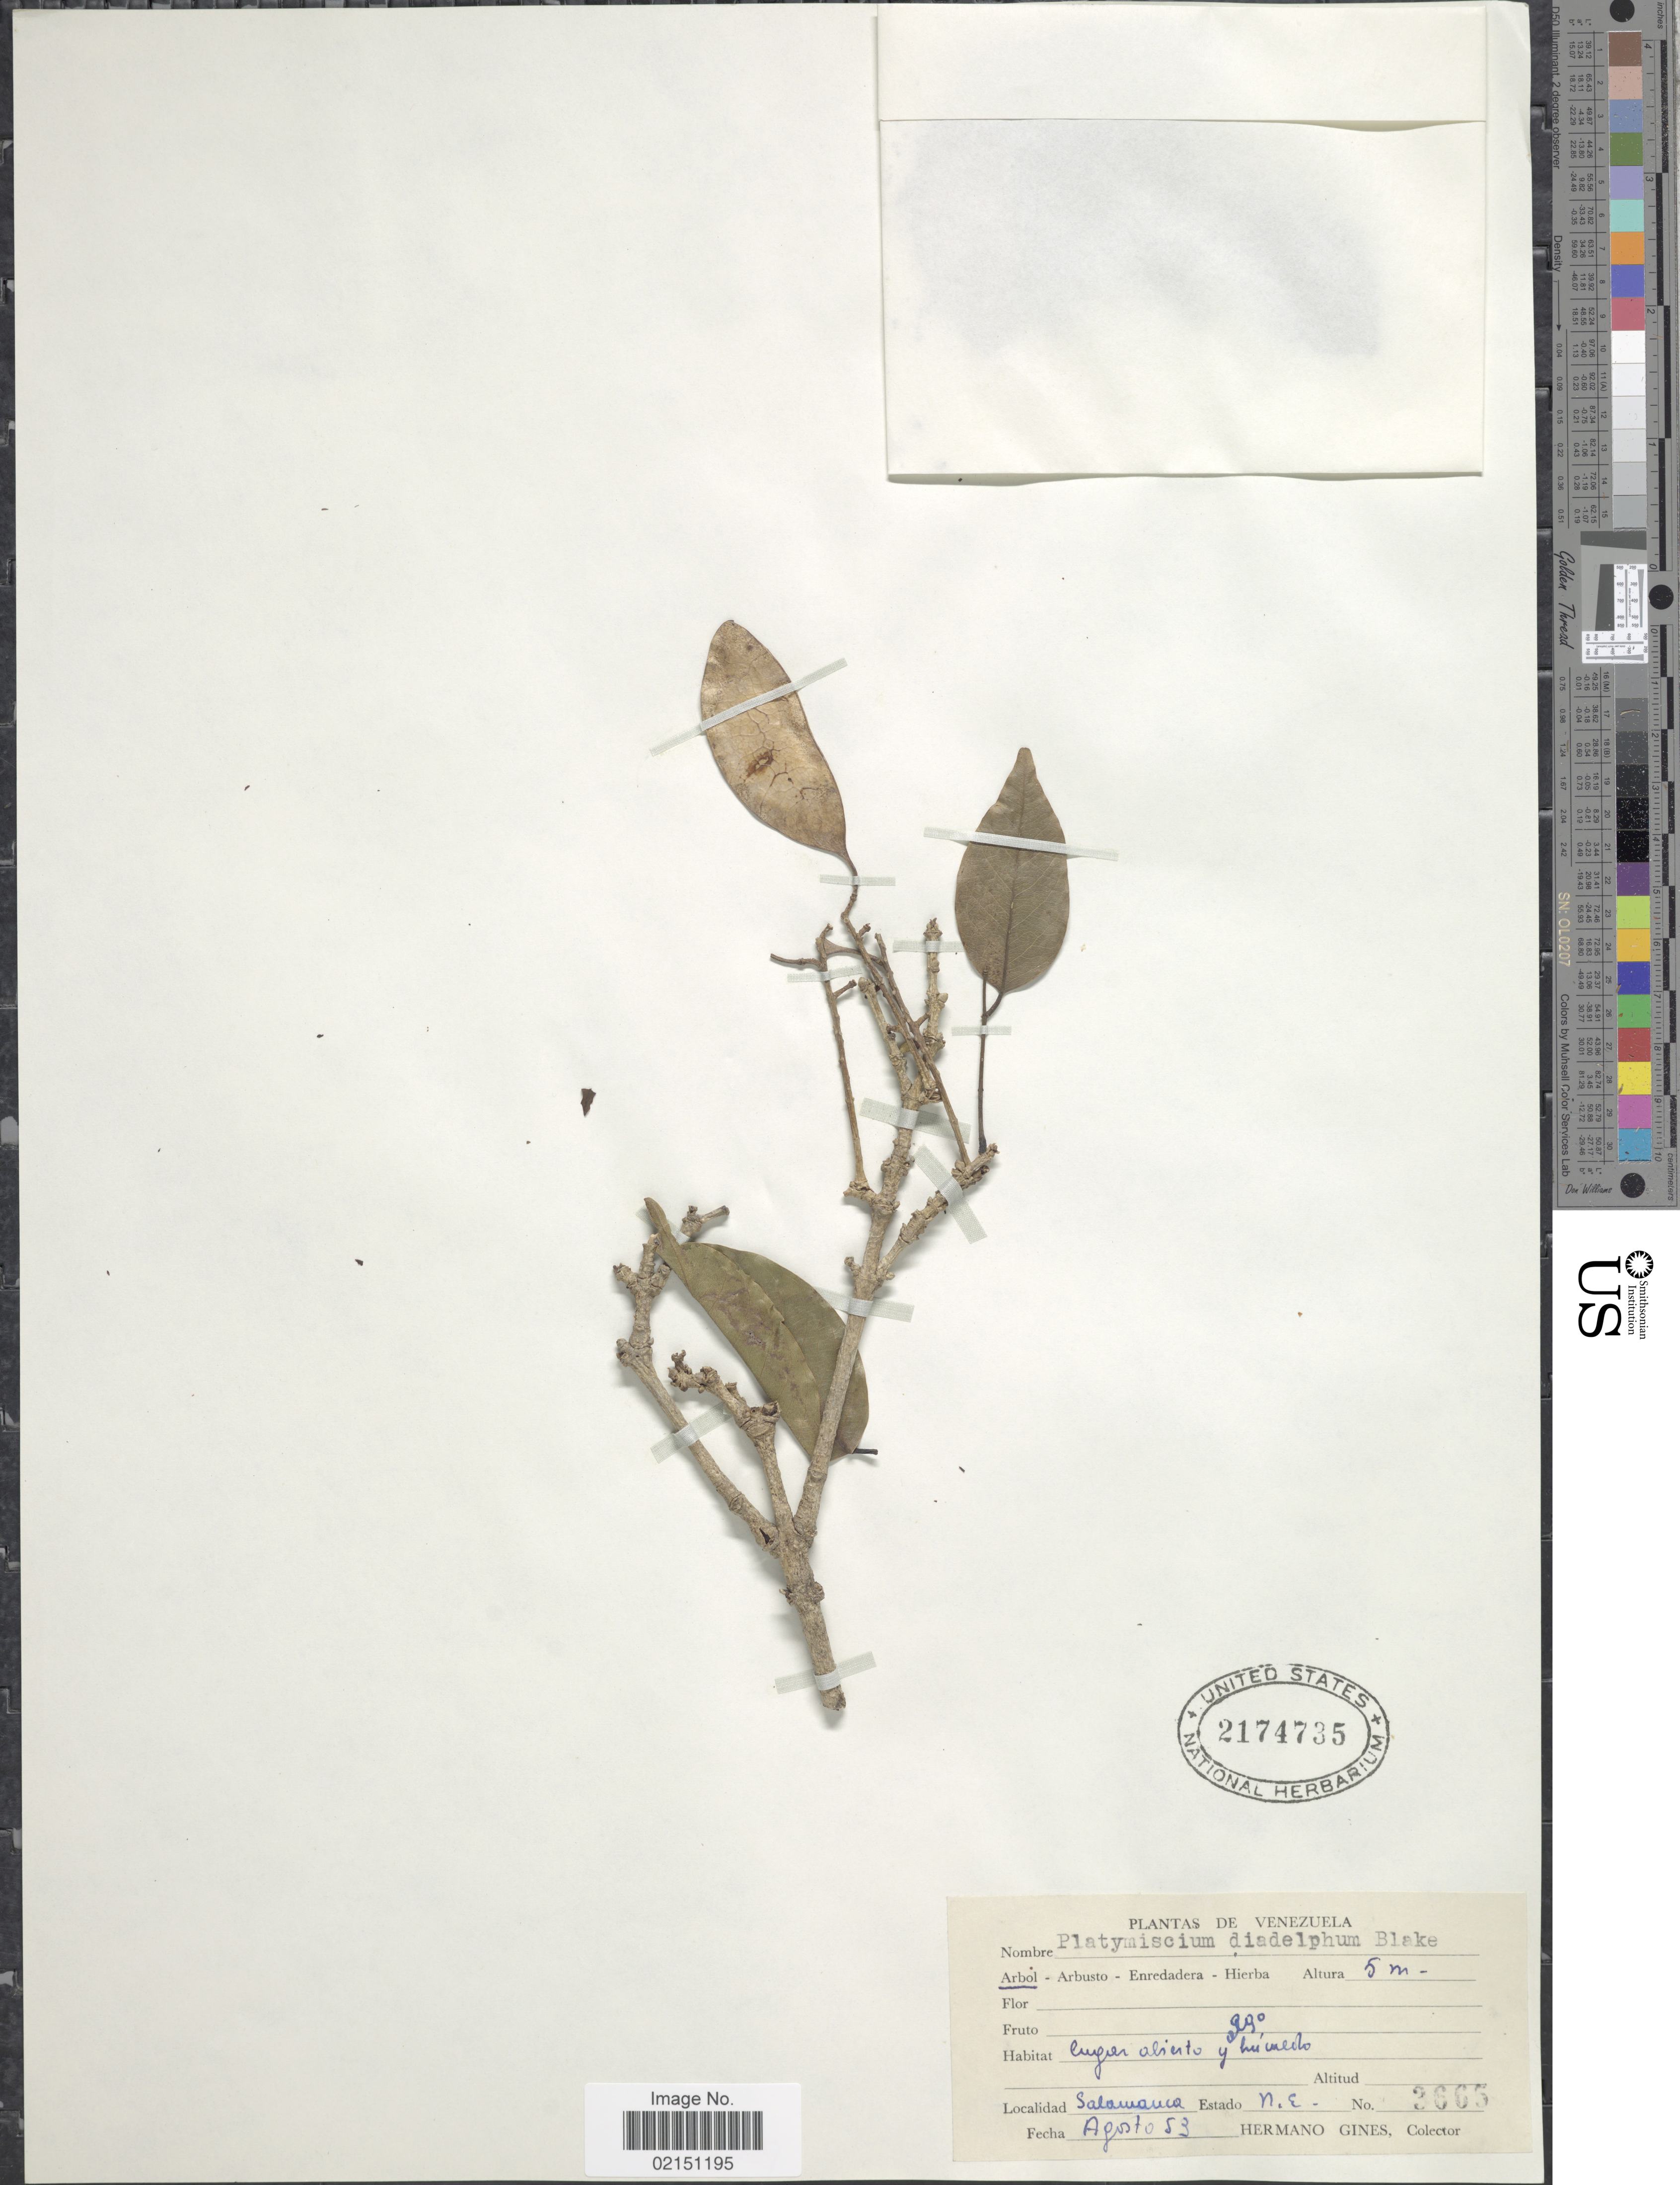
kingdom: Plantae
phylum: Tracheophyta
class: Magnoliopsida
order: Fabales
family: Fabaceae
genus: Platymiscium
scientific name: Platymiscium pinnatum var. diadelphum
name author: (S.F. Blake) Klitg.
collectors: Bro. Gines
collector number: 3665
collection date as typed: Transcribed d/m/y: /8/53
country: Venezuela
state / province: Nueva Esparta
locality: Salamanca. Estado: N.E.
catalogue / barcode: US 2174735